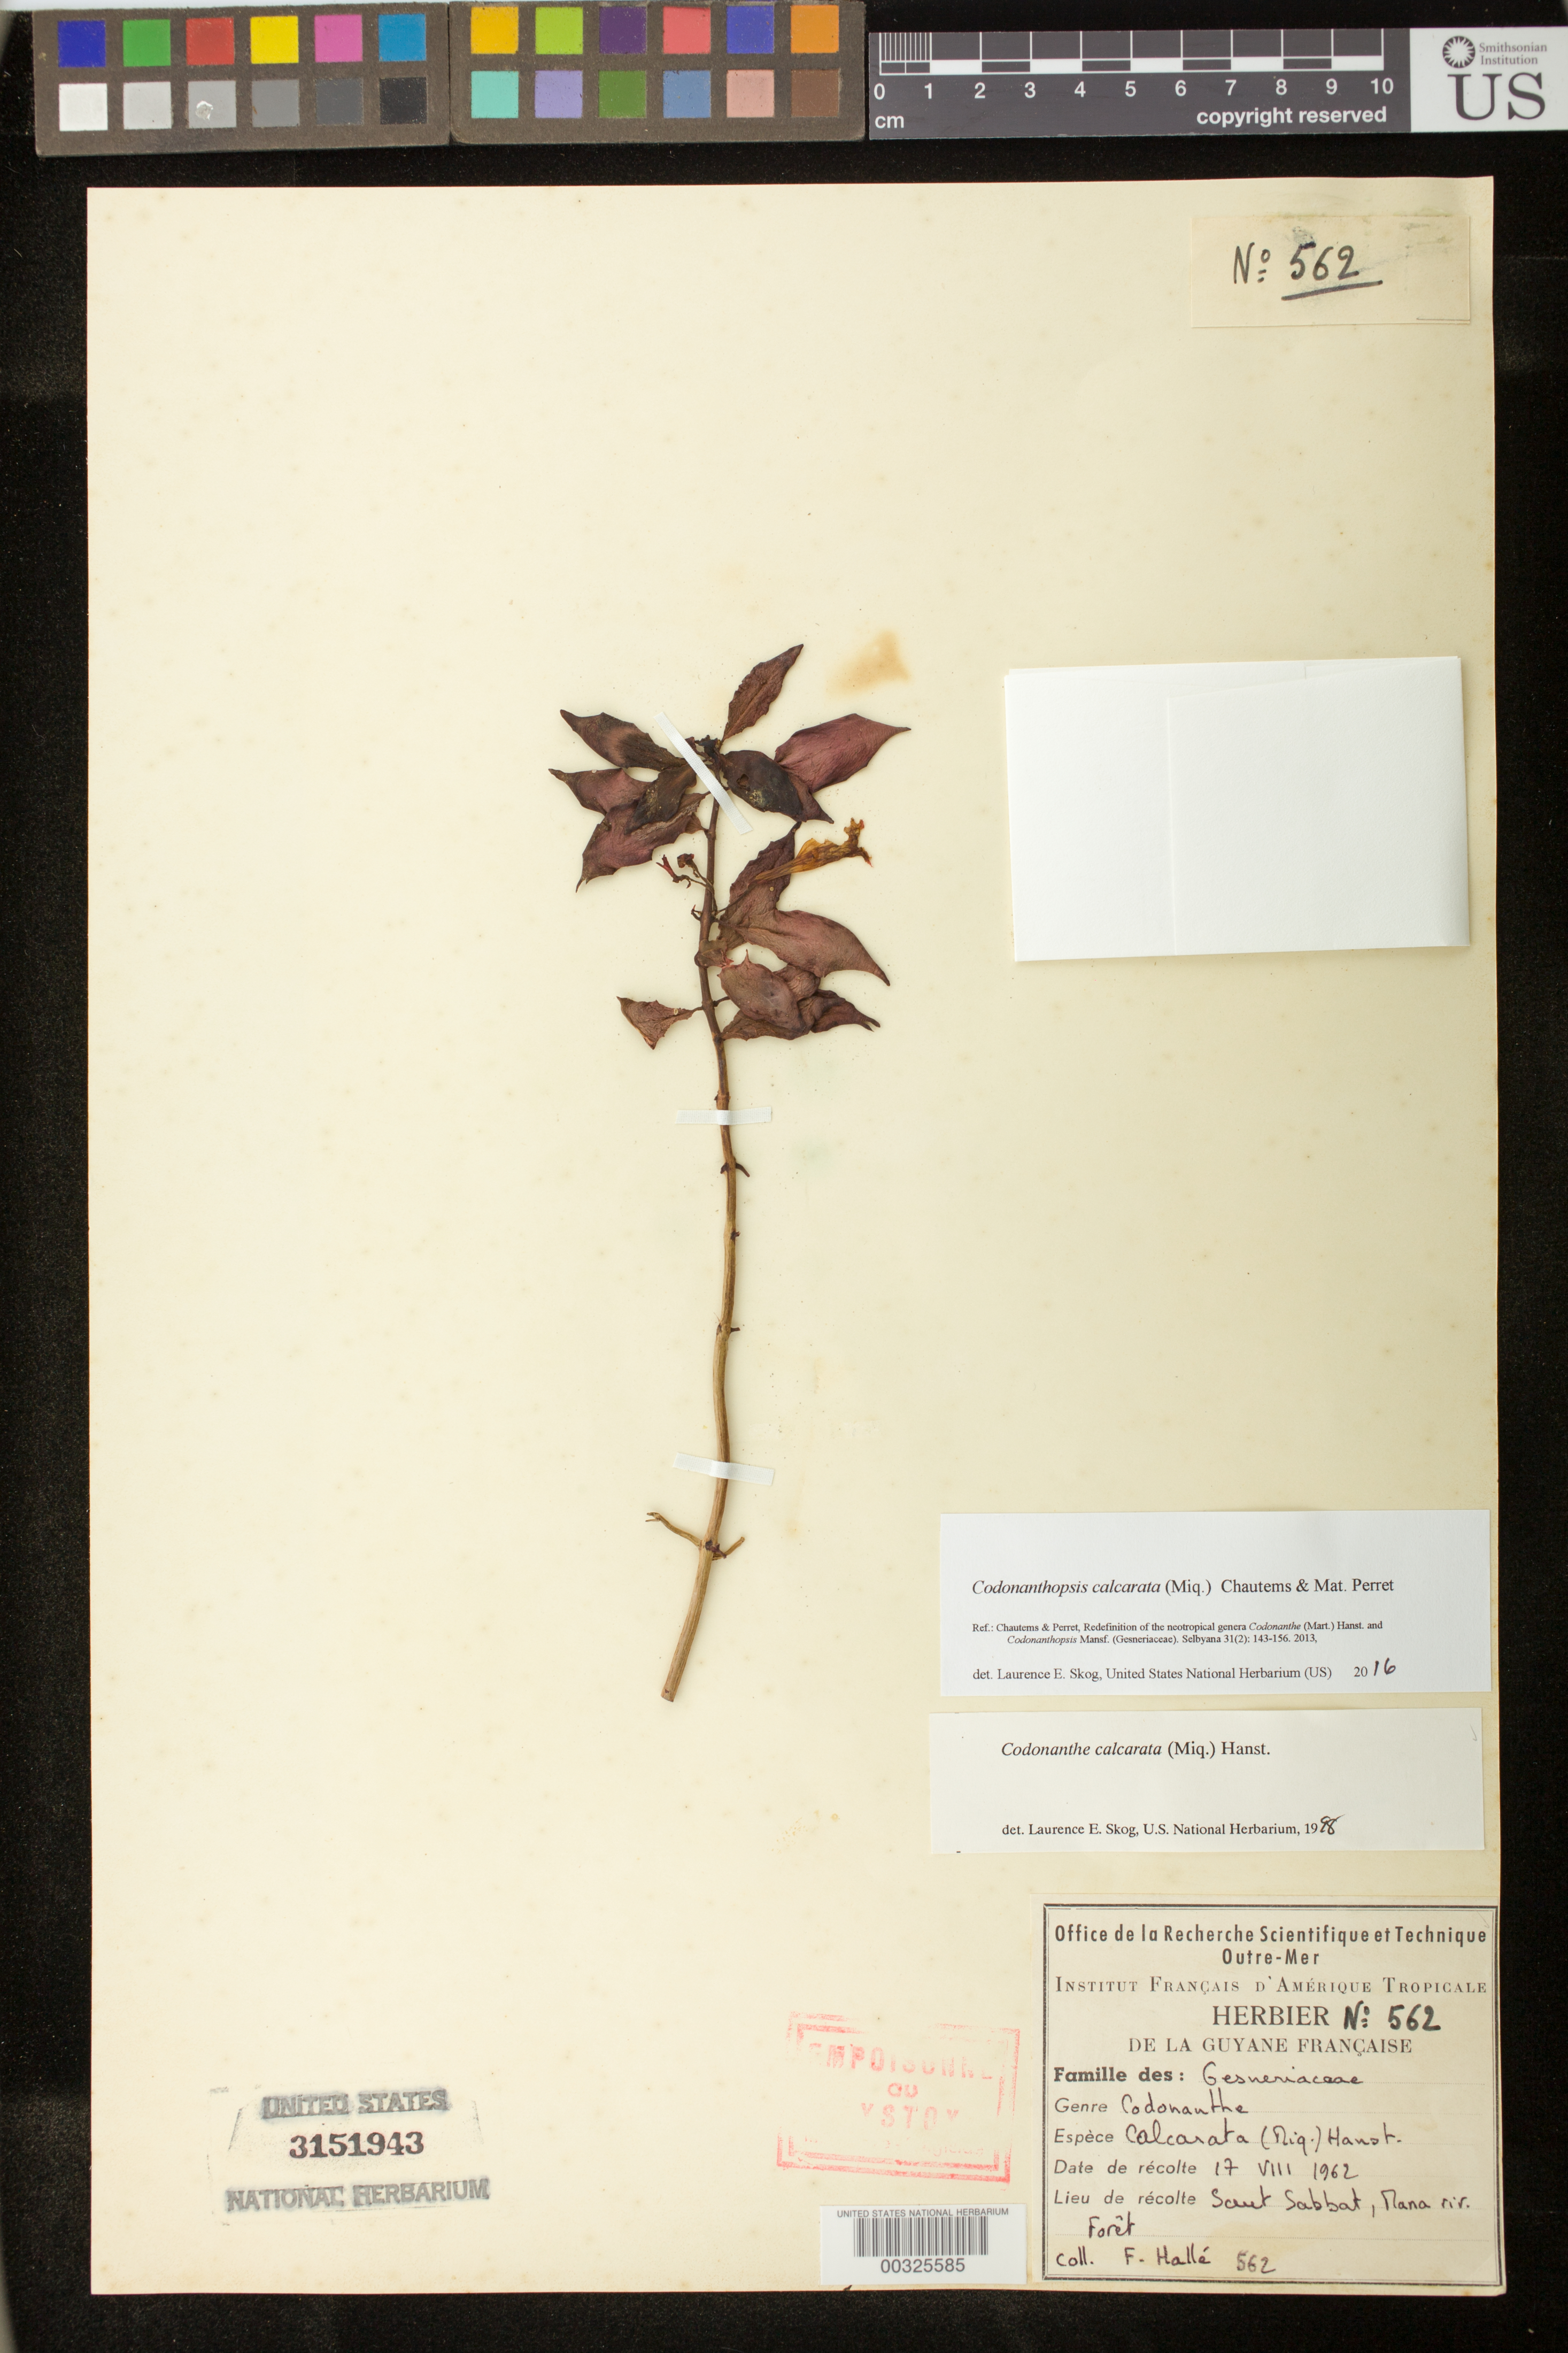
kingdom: Plantae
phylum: Tracheophyta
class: Magnoliopsida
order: Lamiales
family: Gesneriaceae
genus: Codonanthopsis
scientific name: Codonanthopsis calcarata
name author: (Miq.) Chautems & Mat.Perret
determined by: Skog, Laurence E.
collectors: F. Hallé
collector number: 562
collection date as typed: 17 Aug 1962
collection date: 1962-08-17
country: French Guiana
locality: Saut Sabbat, Mana Riv.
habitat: Forêt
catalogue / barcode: US 3151943